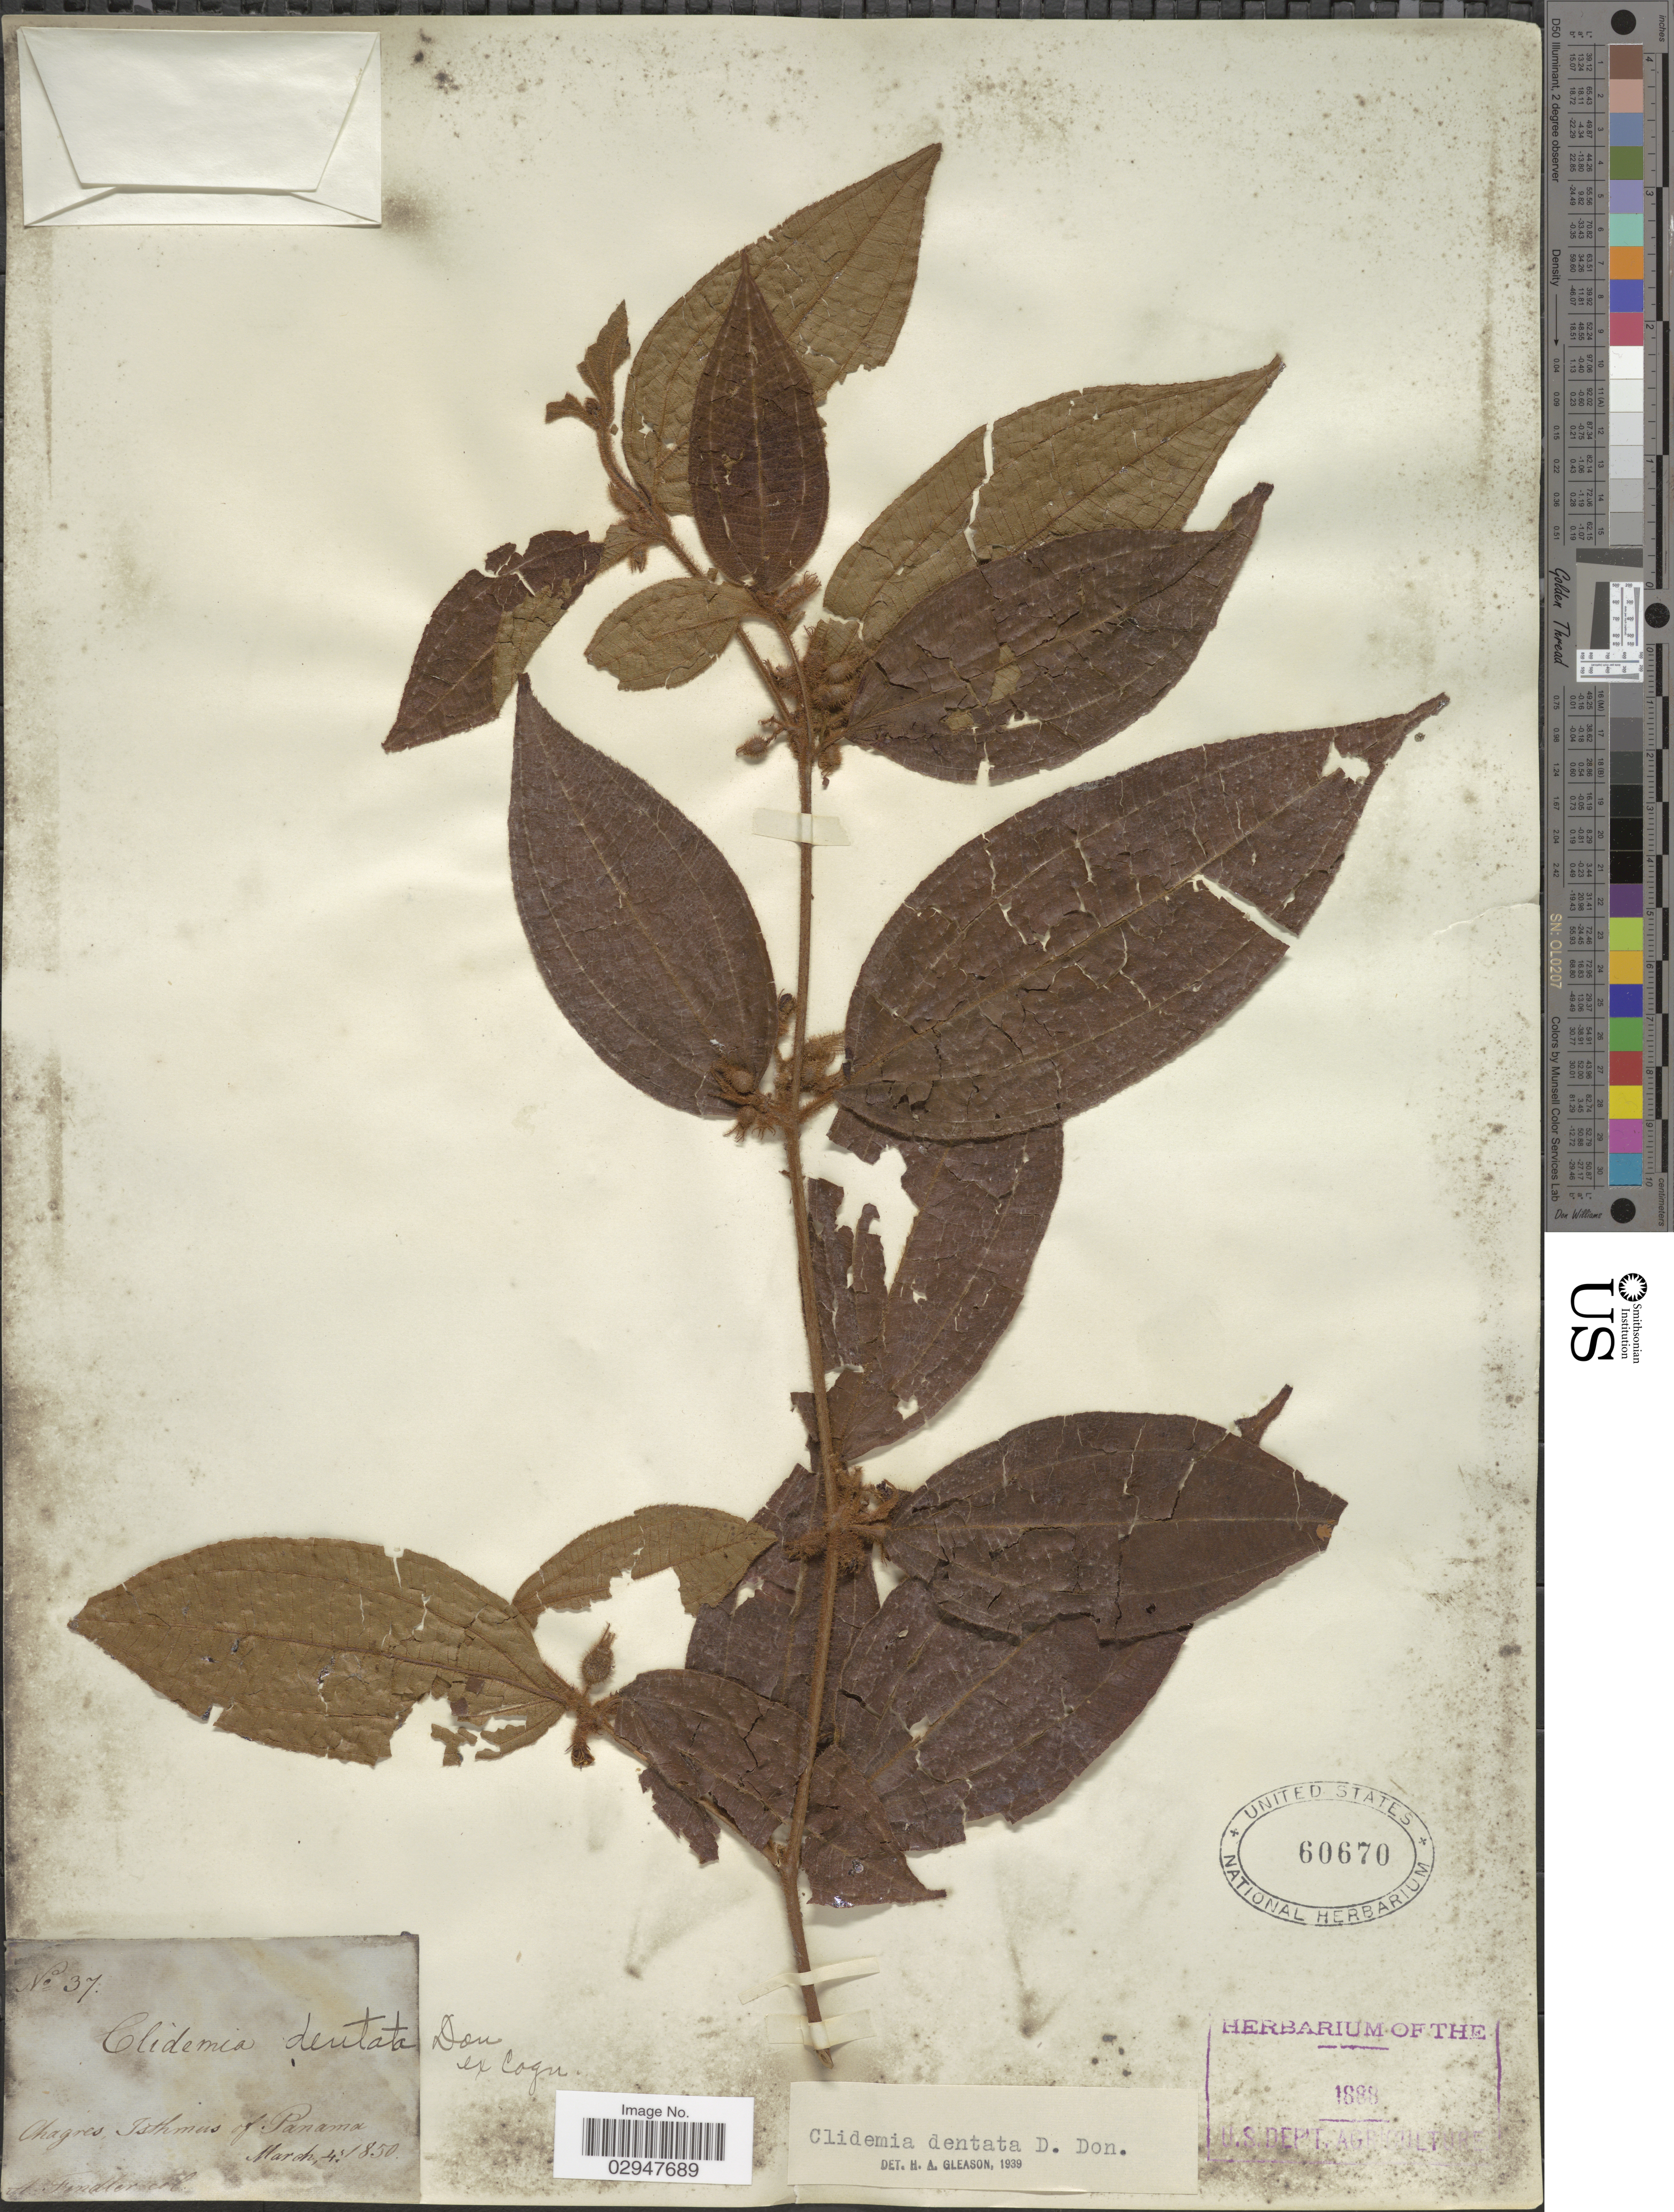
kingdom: Plantae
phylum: Tracheophyta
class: Magnoliopsida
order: Myrtales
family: Melastomataceae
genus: Clidemia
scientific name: Clidemia dentata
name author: D. Don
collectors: A. Fendler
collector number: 37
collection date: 1850-03-04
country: Panama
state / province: Panamá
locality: Chagres Isthmus of Panama.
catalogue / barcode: US 60670